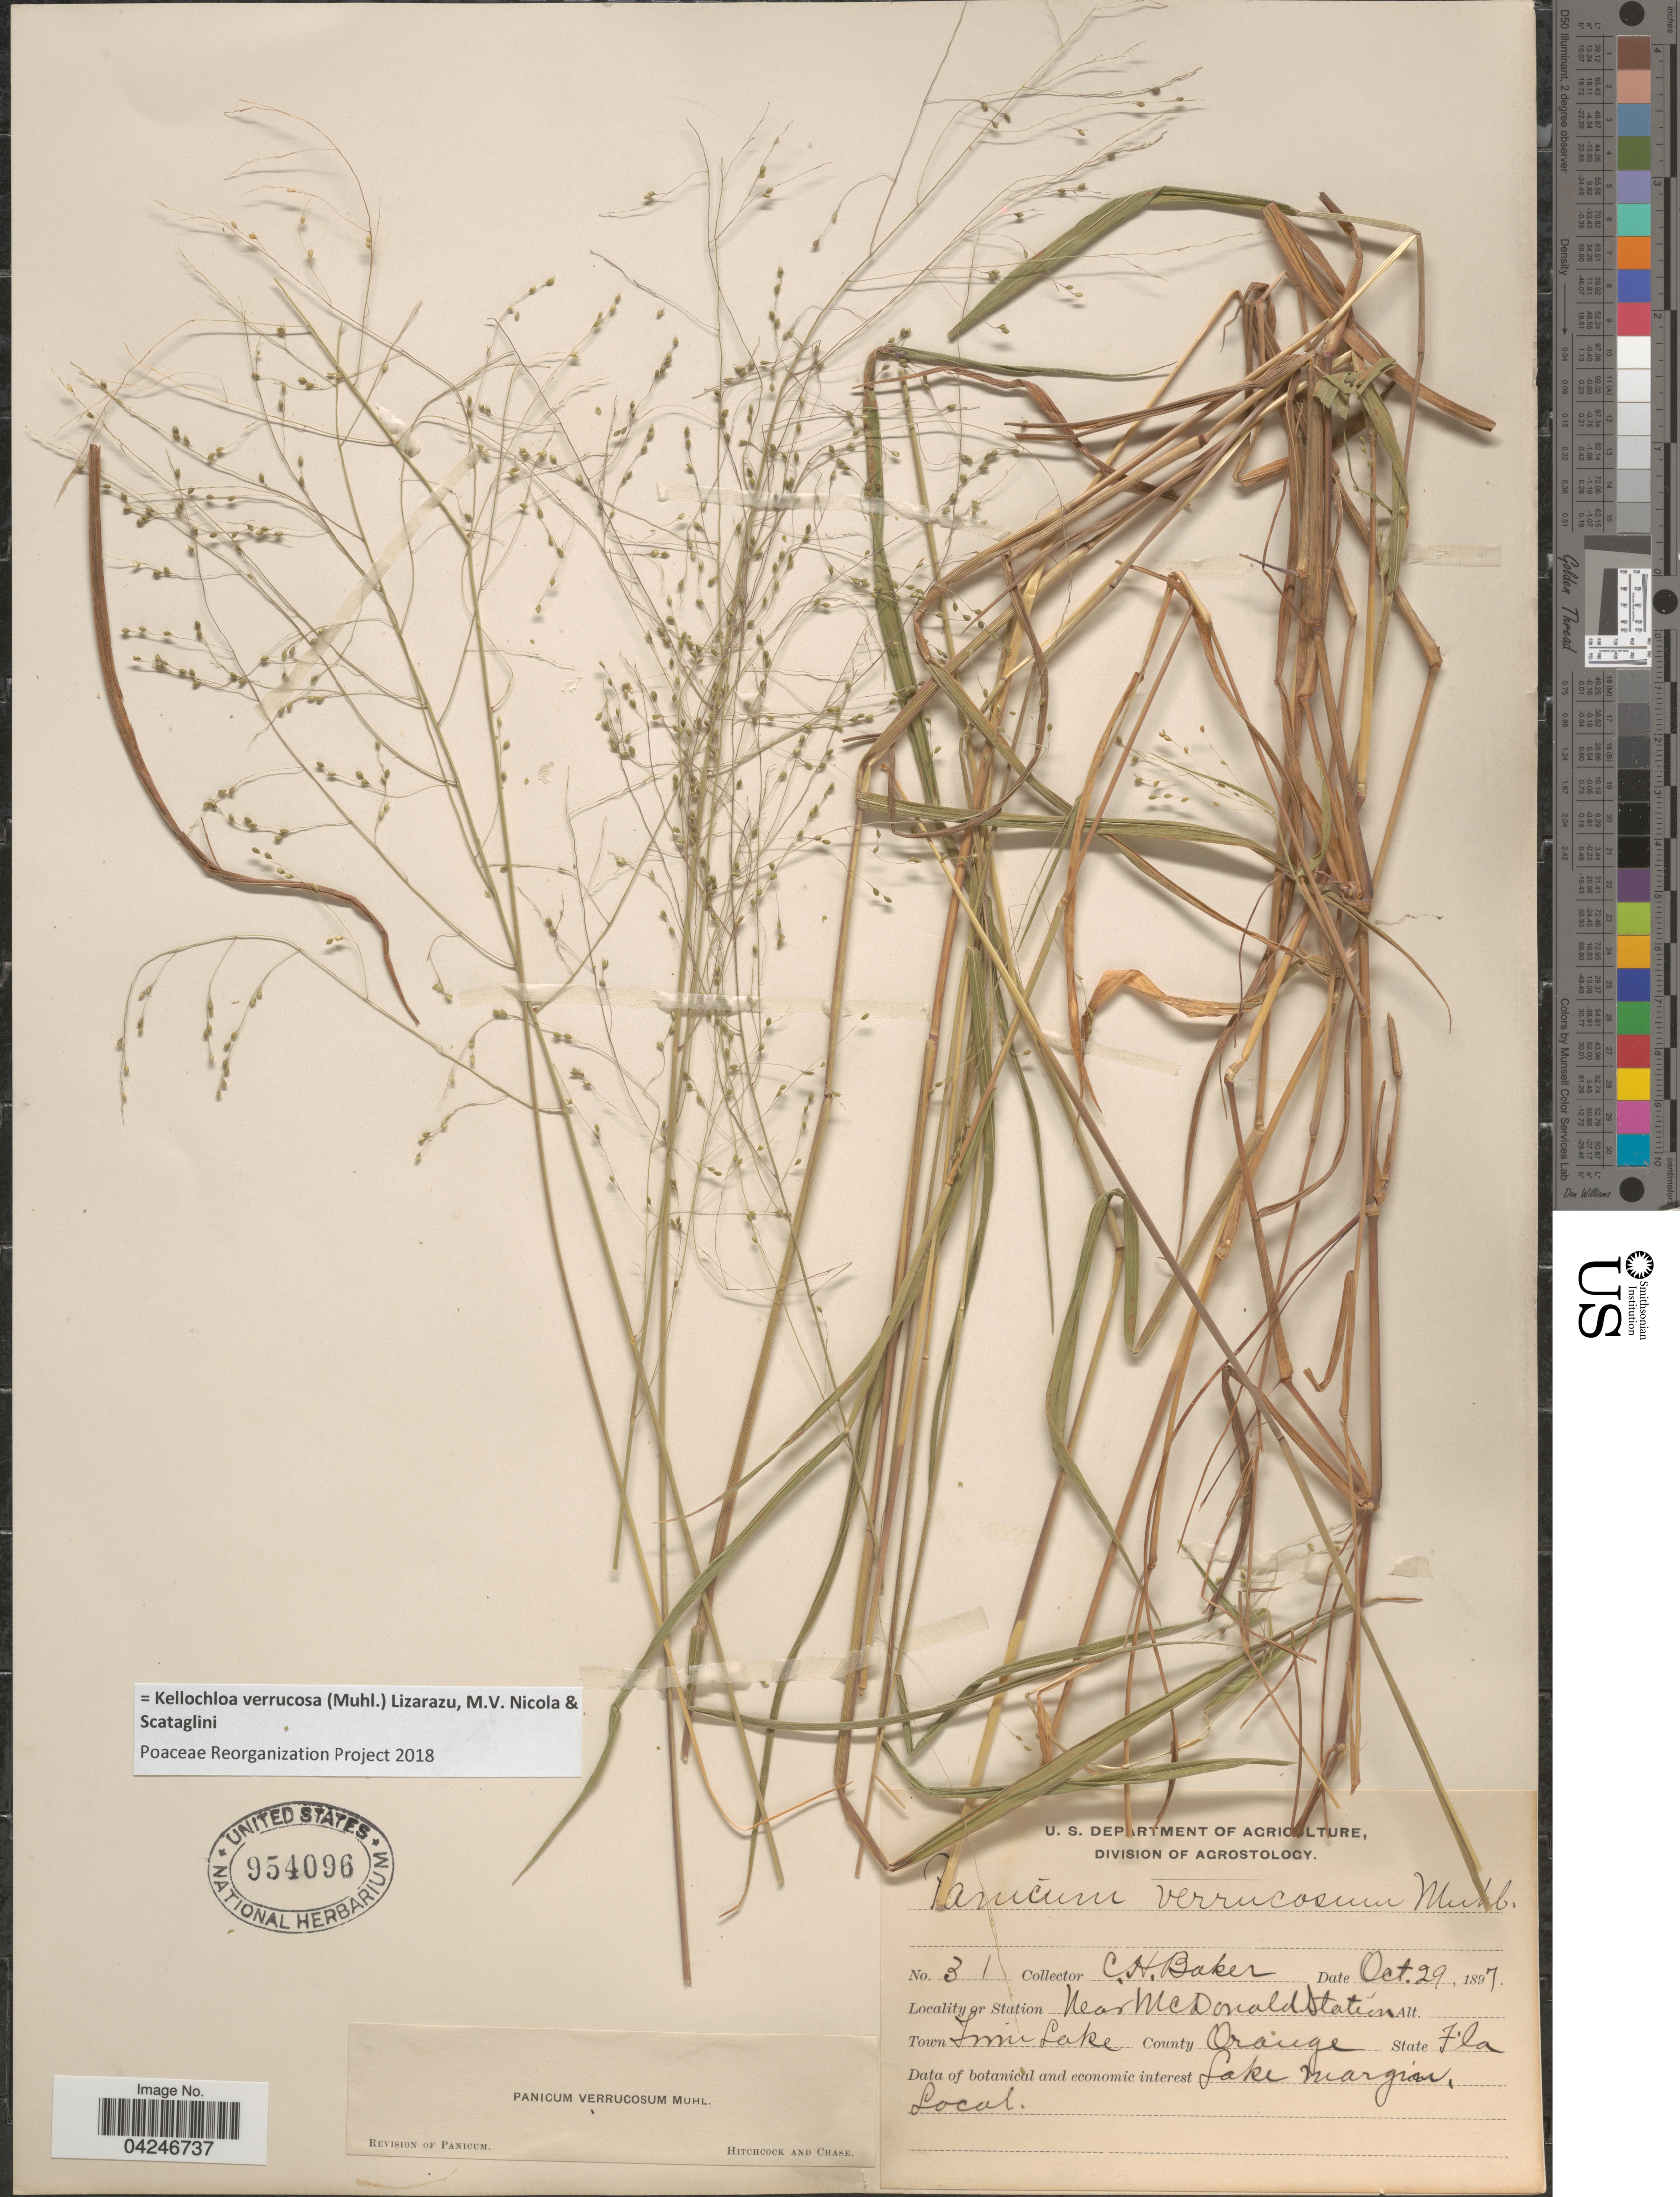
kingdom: Plantae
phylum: Tracheophyta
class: Liliopsida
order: Poales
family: Poaceae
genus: Kellochloa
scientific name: Kellochloa verrucosa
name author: (Muhl.) Lizarazu et al.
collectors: C. H. Baker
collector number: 31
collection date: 1897-10-29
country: United States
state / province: Florida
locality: Near McDonald Station. Town Twin Lake. County Orange.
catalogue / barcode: US 954096